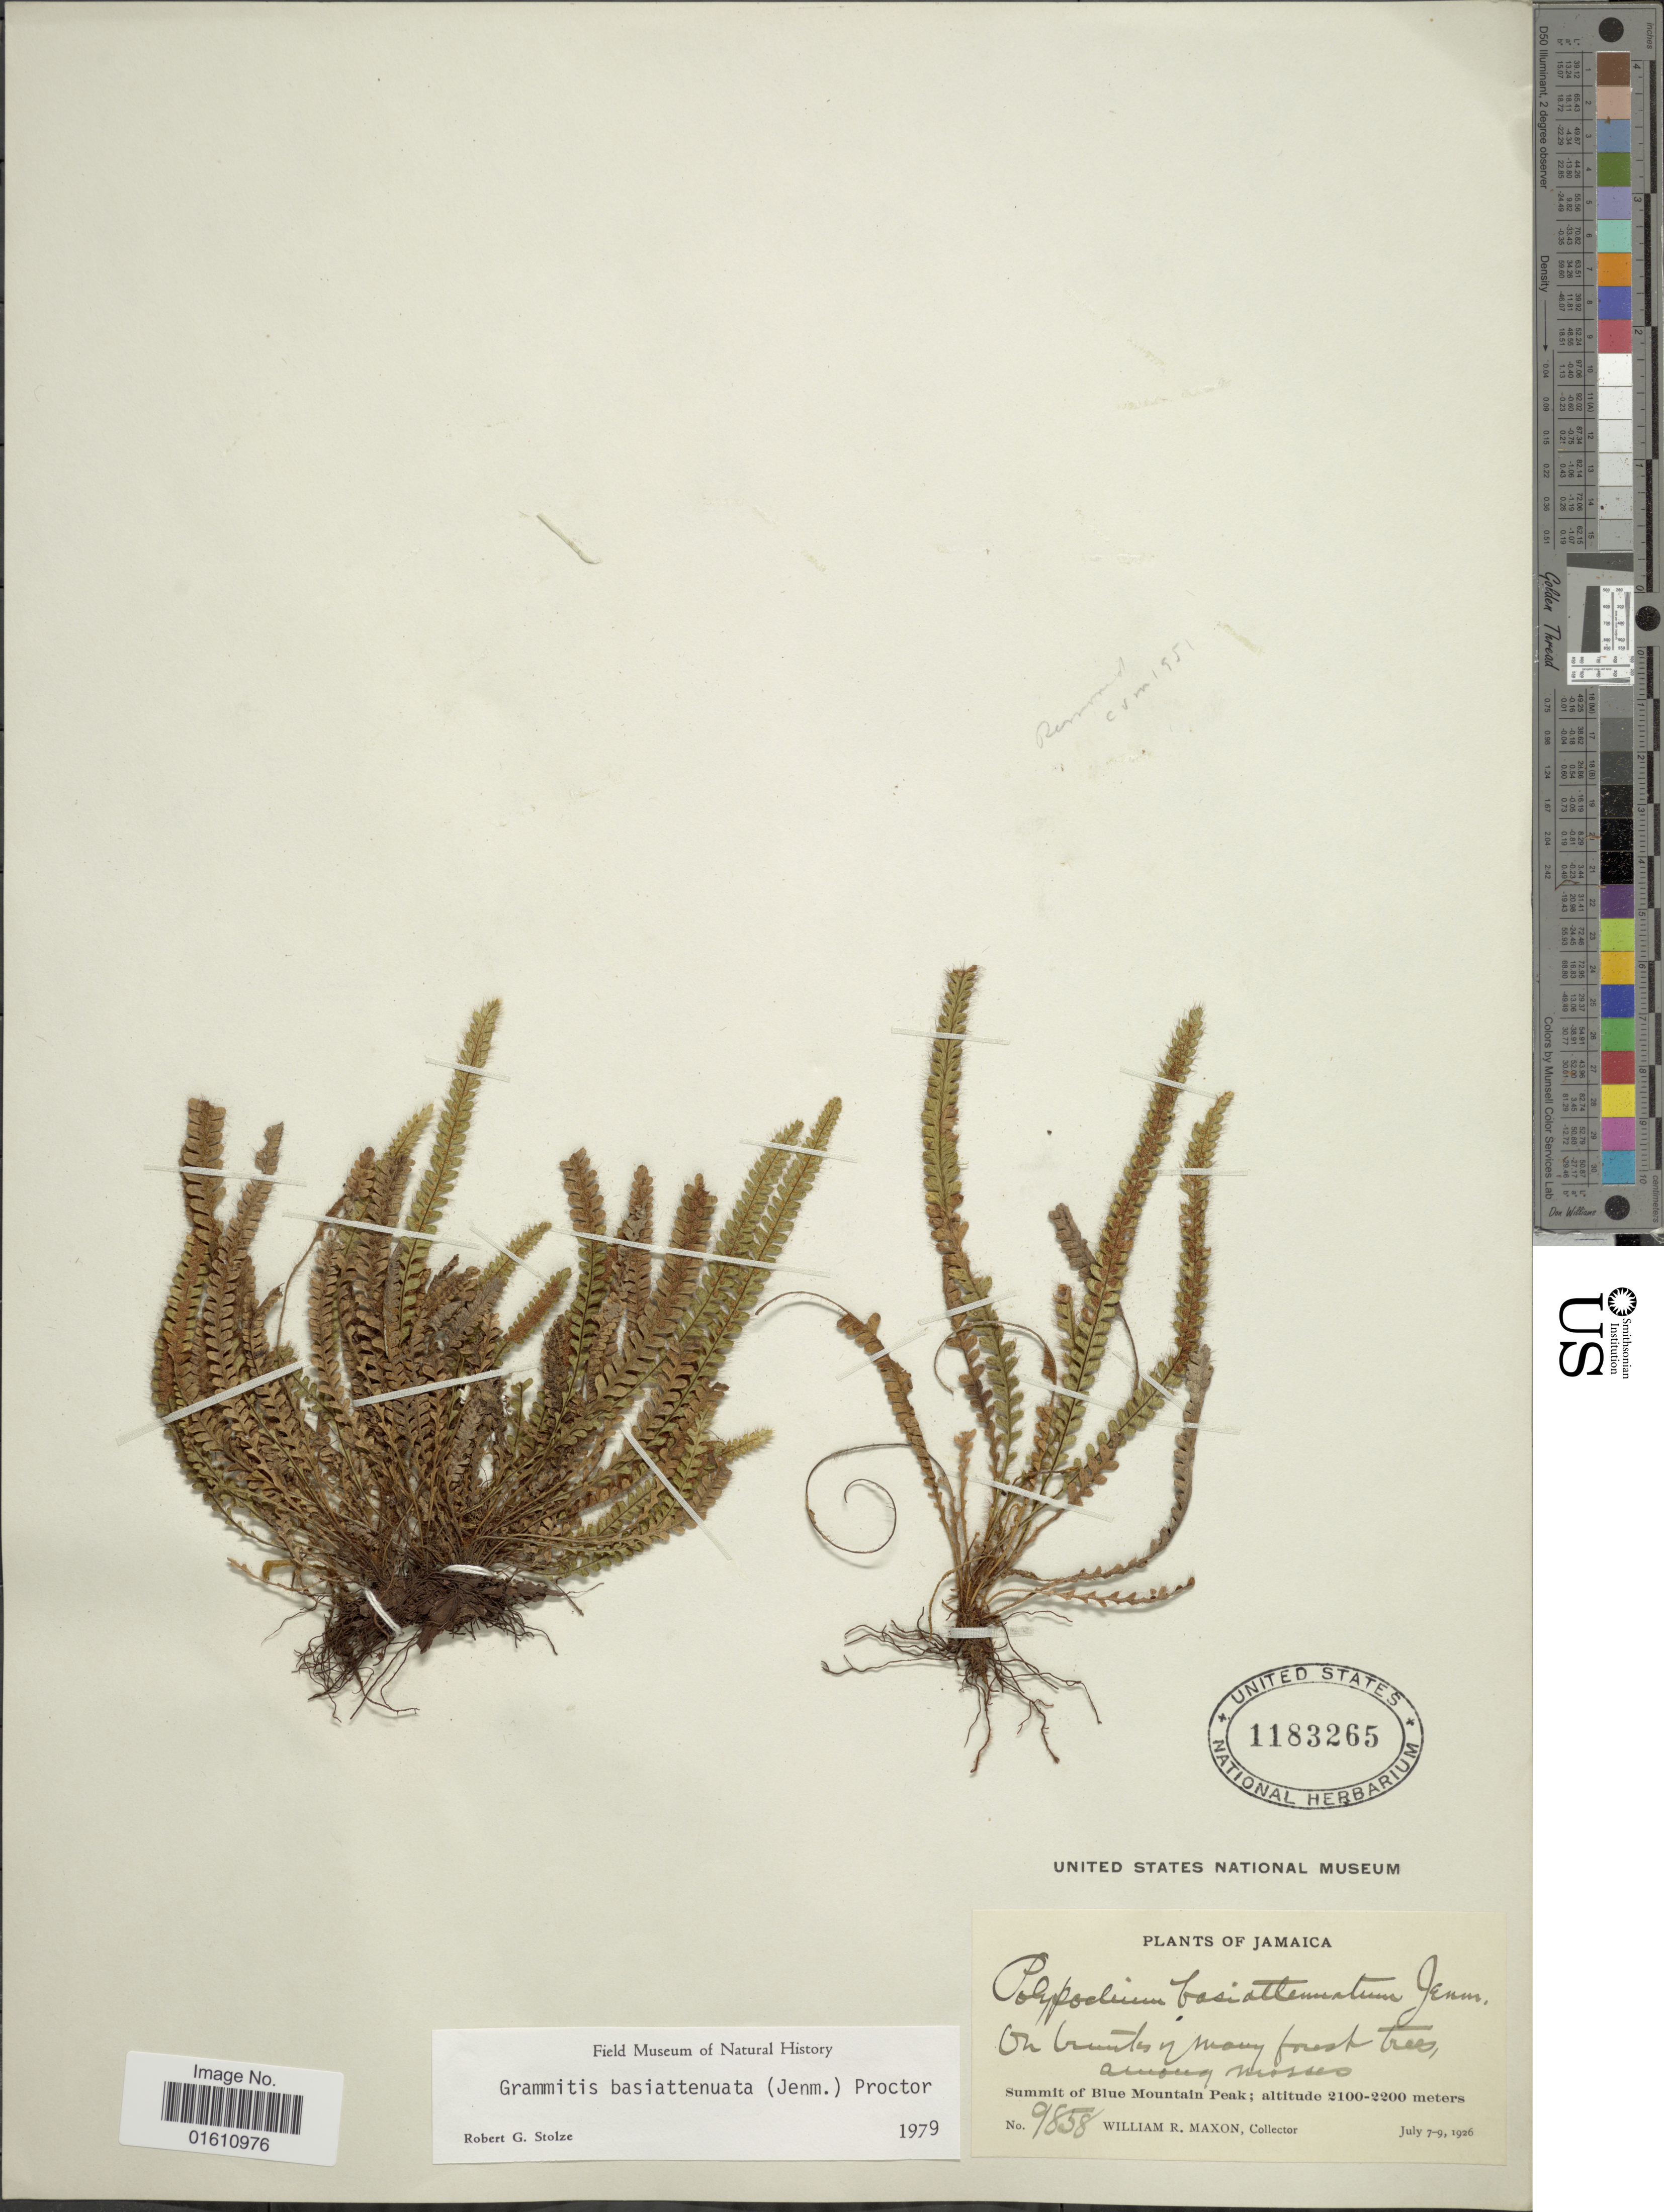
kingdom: Plantae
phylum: Tracheophyta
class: Polypodiopsida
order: Polypodiales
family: Polypodiaceae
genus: Moranopteris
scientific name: Moranopteris basiattenuata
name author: (Jenman) R. Y. Hirai & J. Prado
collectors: W. R. Maxon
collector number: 9858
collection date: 1926-07-07/1926-07-09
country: Jamaica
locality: Summit of Blue Mountain Peak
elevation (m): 2100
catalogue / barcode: US 1183265